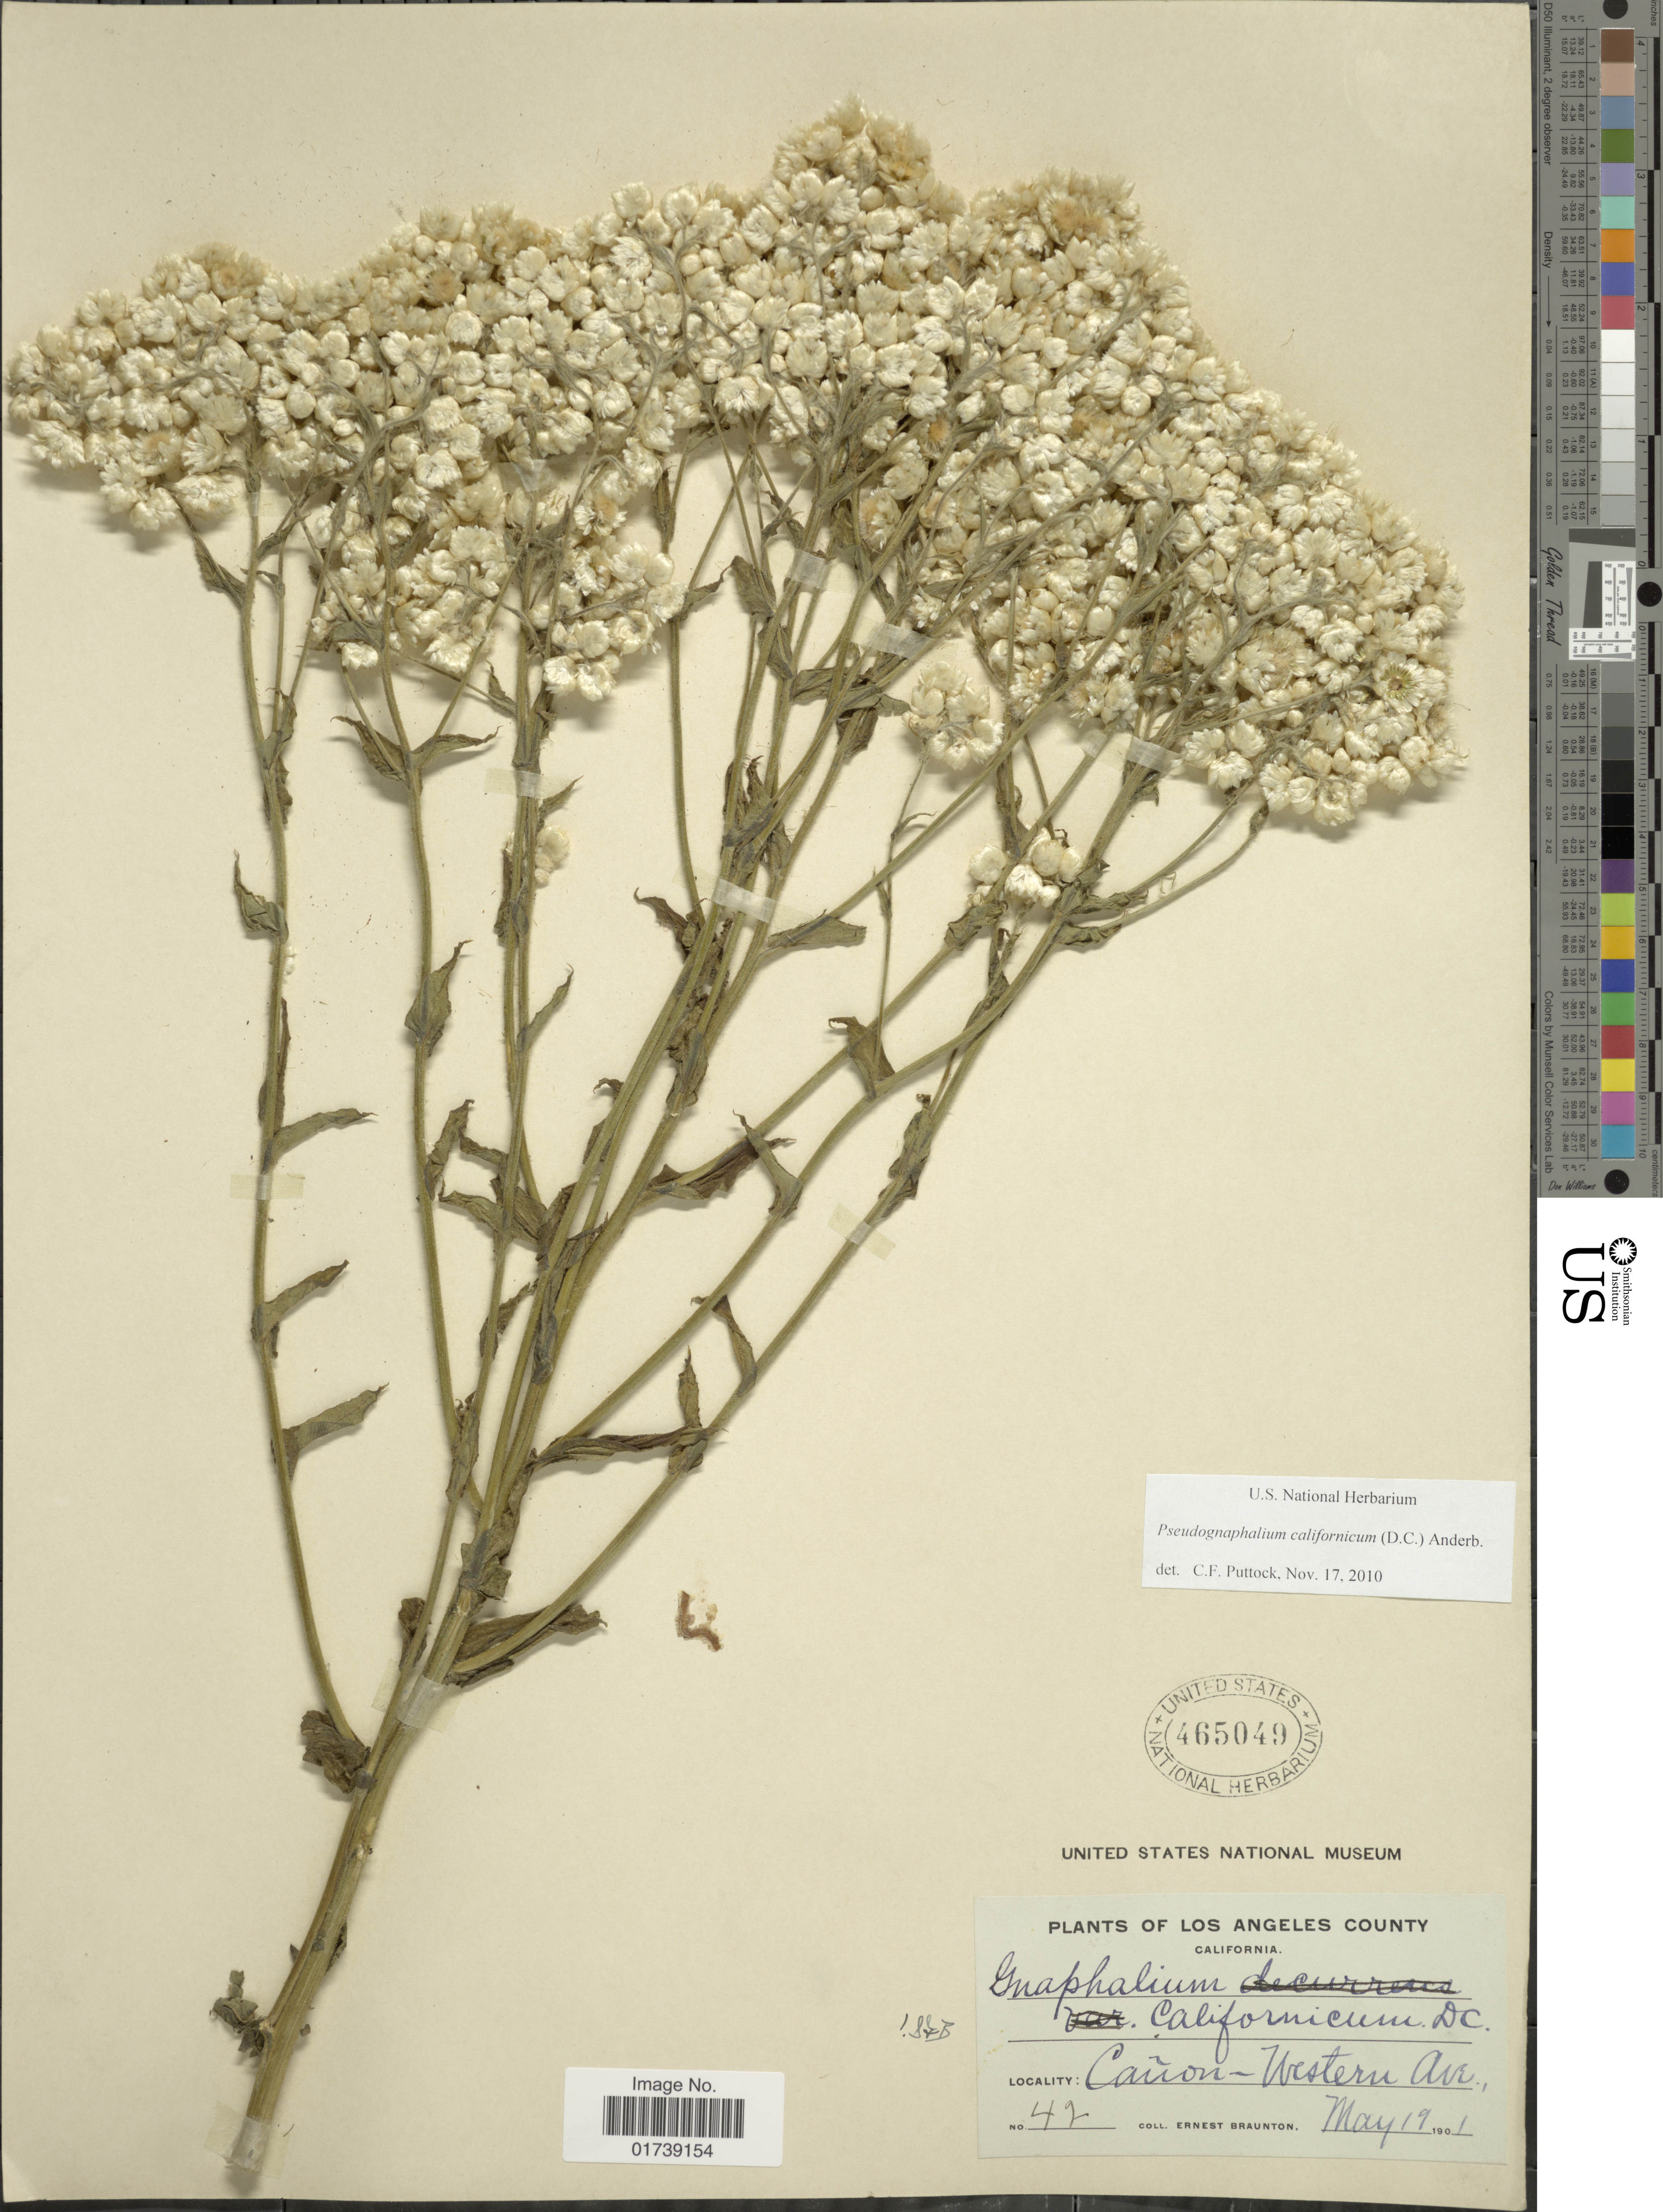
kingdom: Plantae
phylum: Tracheophyta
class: Magnoliopsida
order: Asterales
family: Asteraceae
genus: Pseudognaphalium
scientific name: Pseudognaphalium californicum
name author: (DC.) Anderb.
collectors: E. Braunton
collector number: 47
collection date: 1901-05-19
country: United States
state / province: California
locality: Canon- Western Ave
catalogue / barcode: US 465049